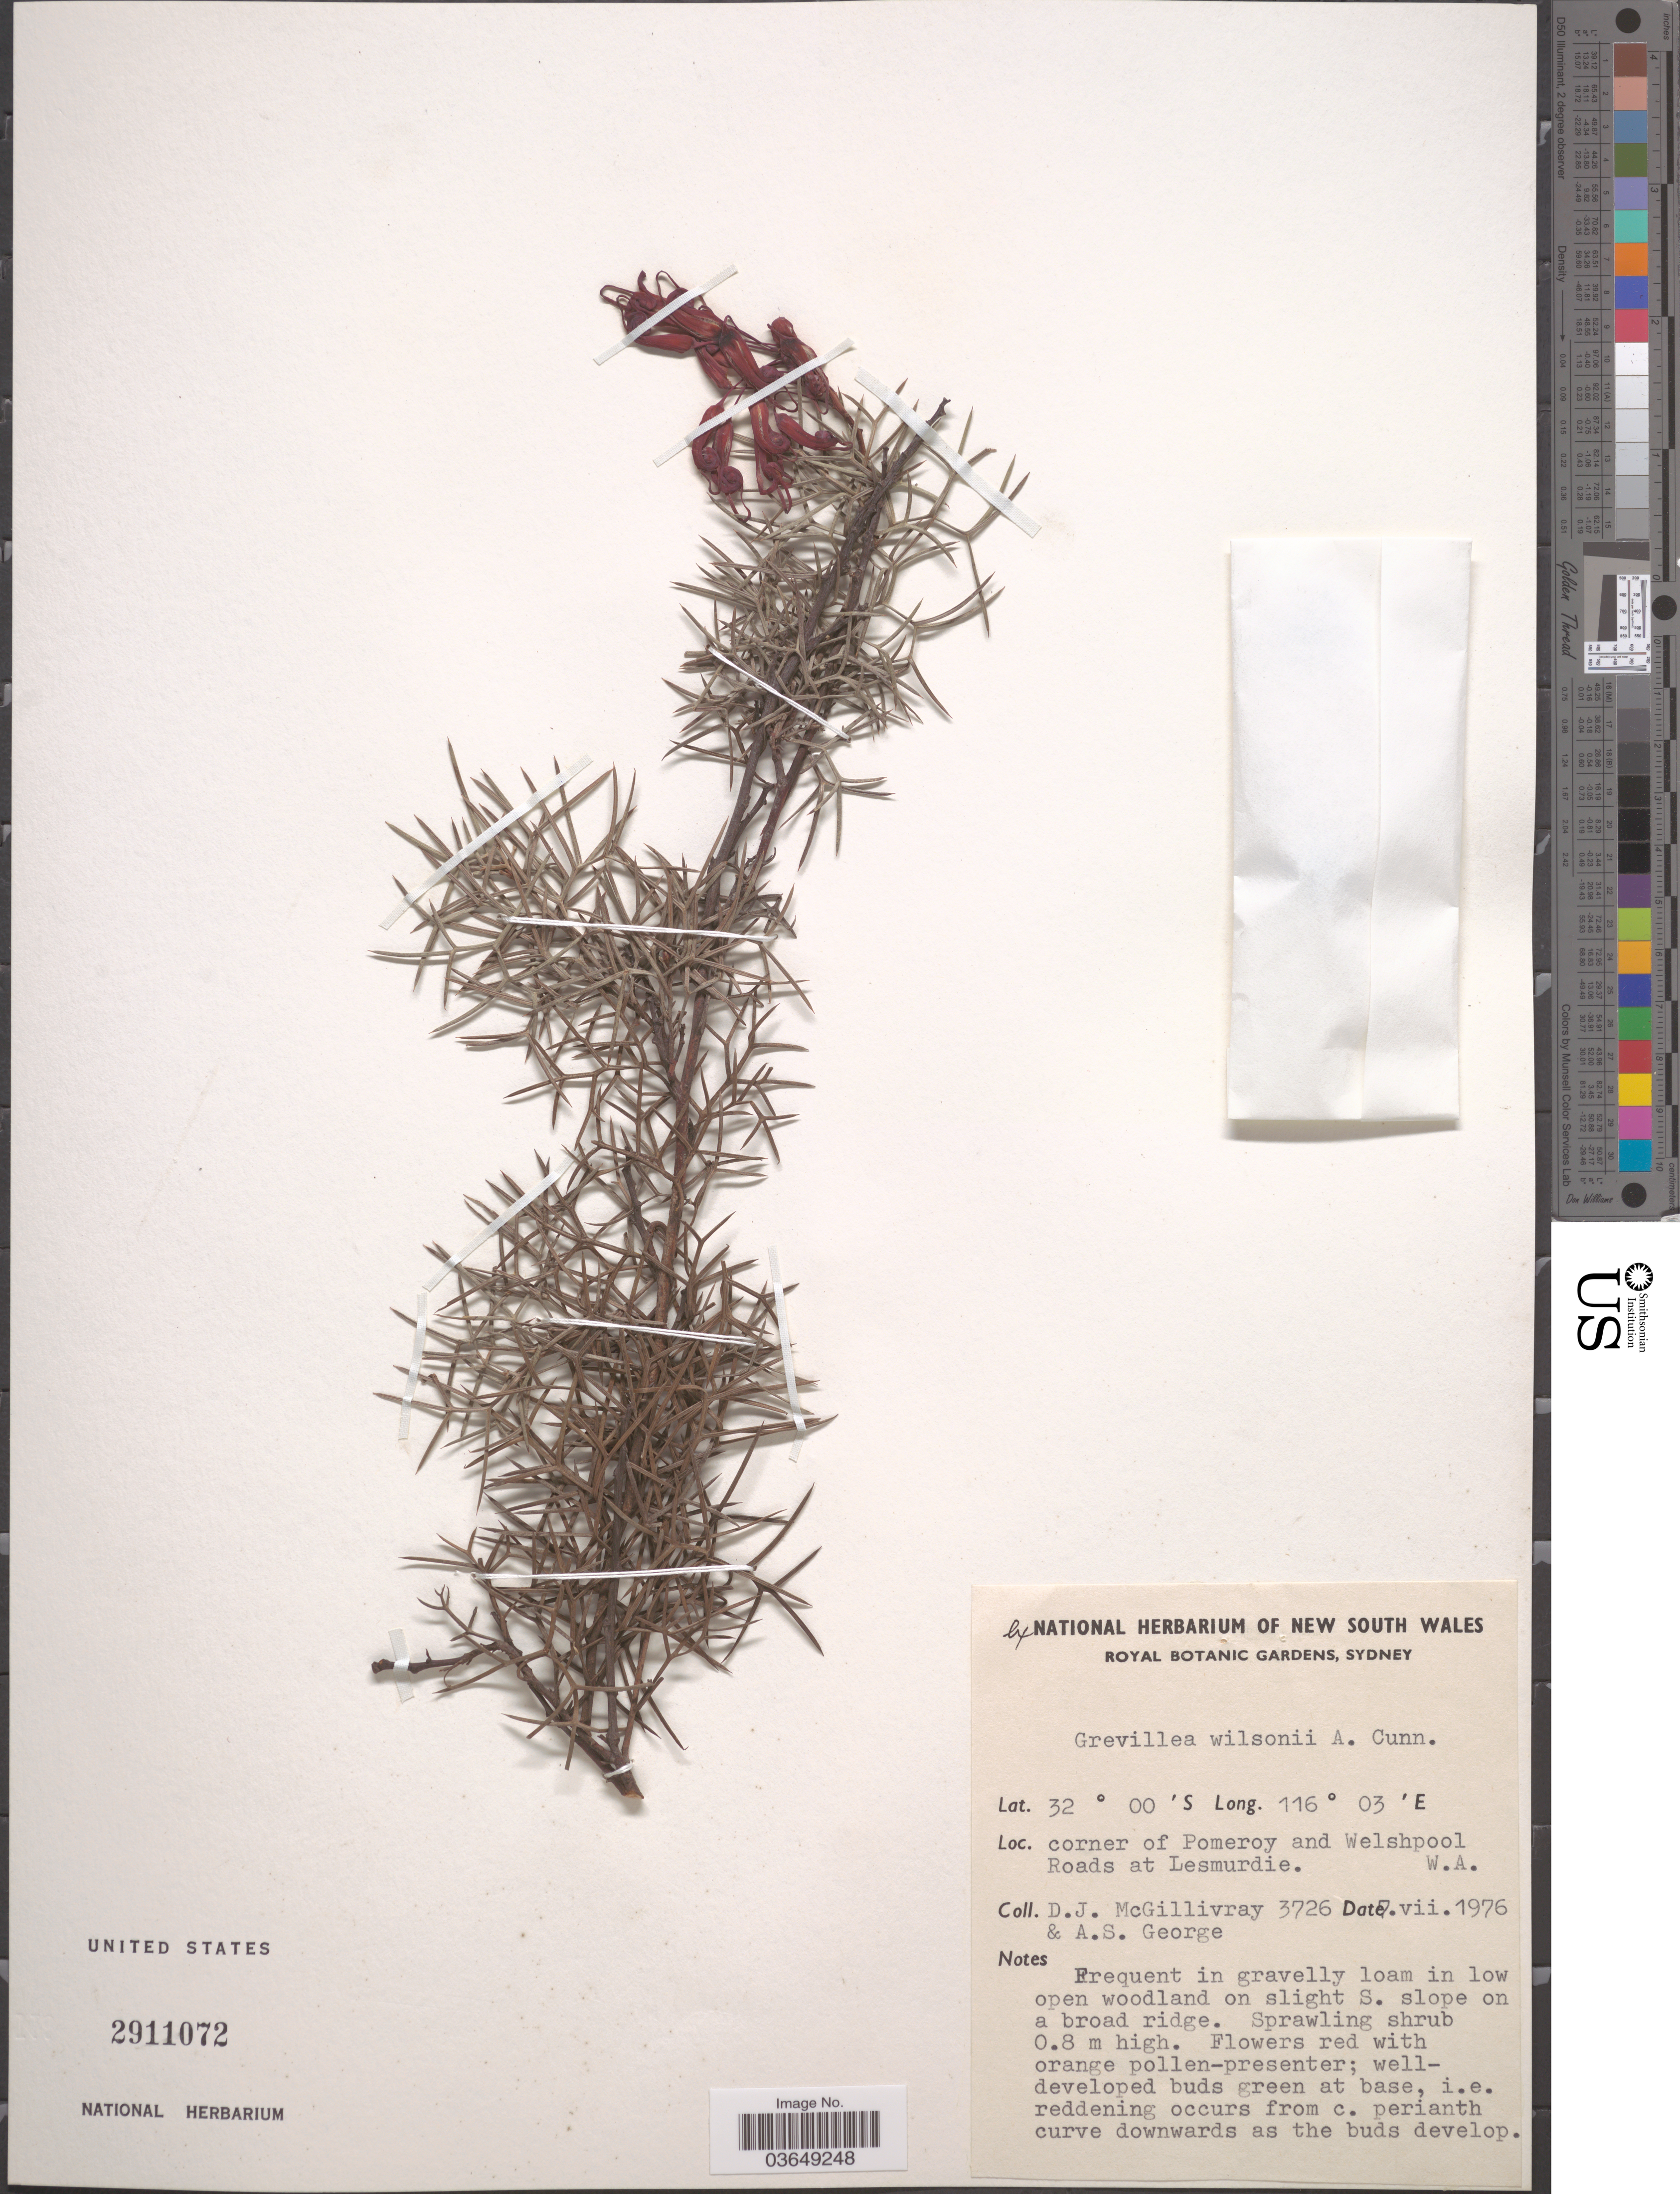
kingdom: Plantae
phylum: Tracheophyta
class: Magnoliopsida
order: Proteales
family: Proteaceae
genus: Grevillea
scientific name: Grevillea wilsonii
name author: A. Cunn.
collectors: D. J. McGillivray & A. S. George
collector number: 3726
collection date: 1976-07-07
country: Australia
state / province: Western Australia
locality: Corner of Pomeroy and Welshpool Roads at Lesmurdie.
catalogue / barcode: US 2911072